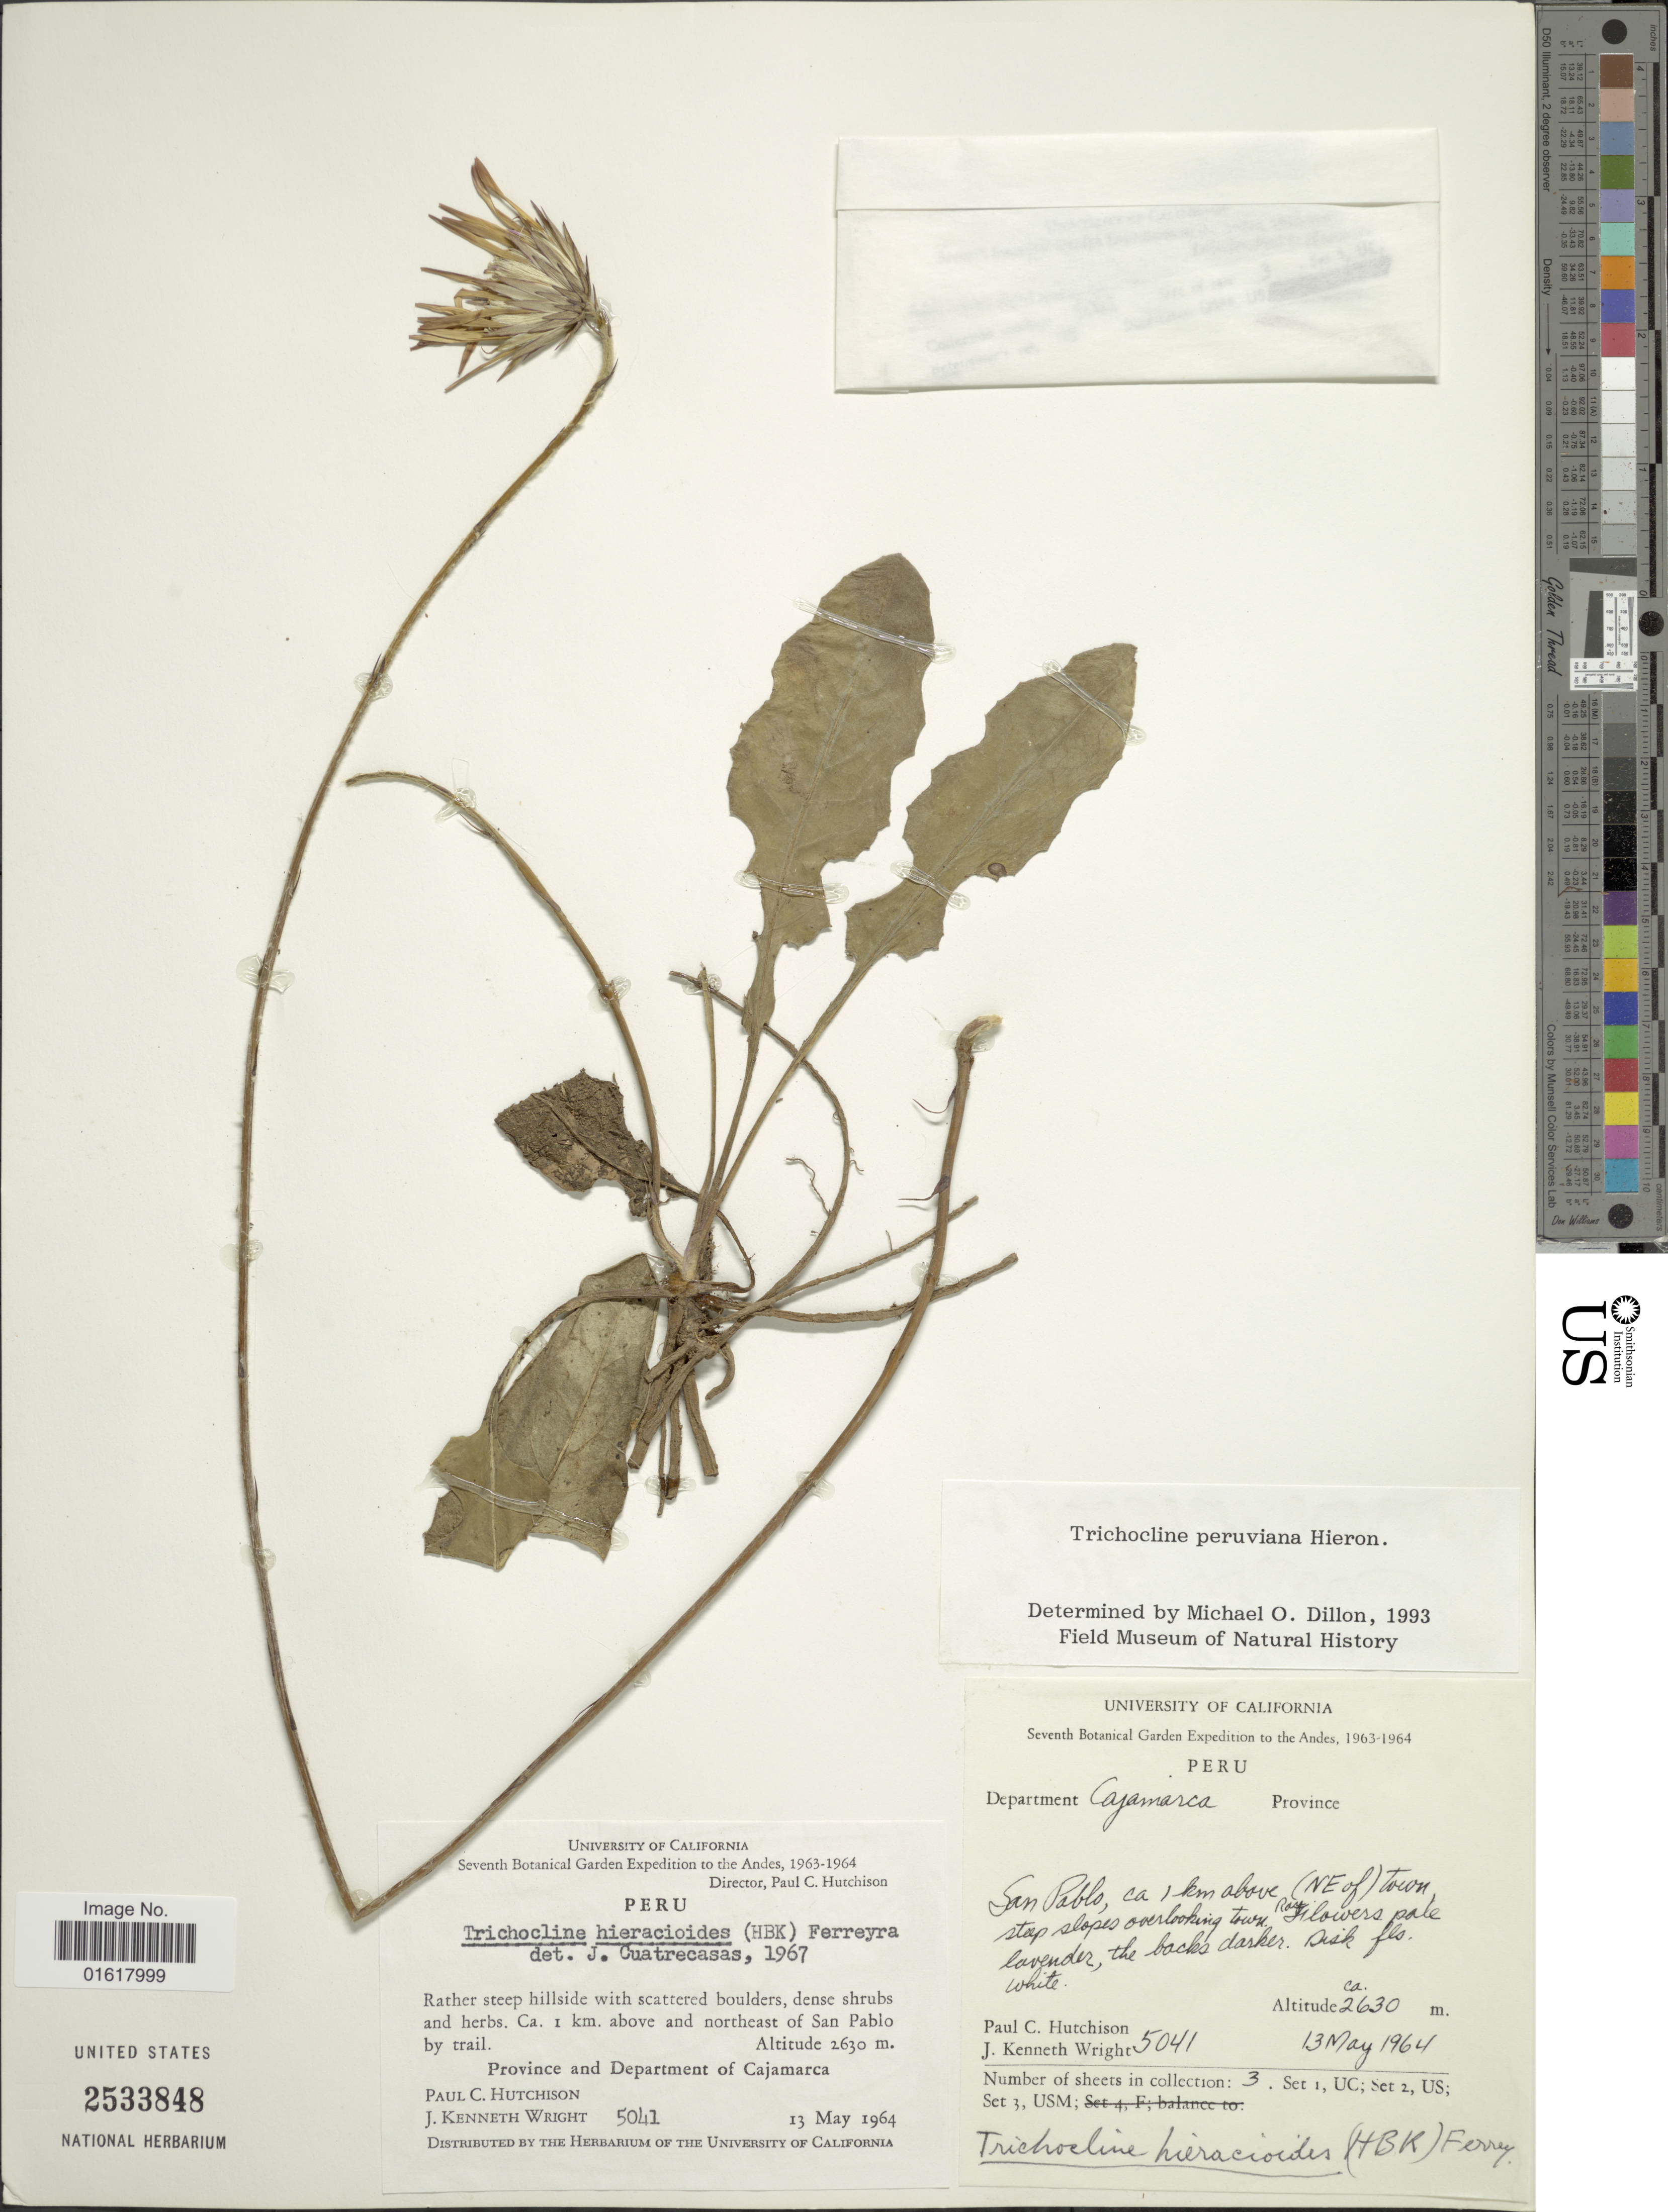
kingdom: Plantae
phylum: Tracheophyta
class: Magnoliopsida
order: Asterales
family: Asteraceae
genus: Trichocline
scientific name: Trichocline peruviana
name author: Hieron.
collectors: P. C. Hutchison & J. K. Wright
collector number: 5041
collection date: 1964-05-13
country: Peru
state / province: Cajamarca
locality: Andes. Province and Department of Cajamarca. Ca. 1 km. above and northeast of San Pablo by trail. San Pablo, ca 1 km above (NE of) town, steep slopes overlooking town.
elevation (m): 2630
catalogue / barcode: US 2533848